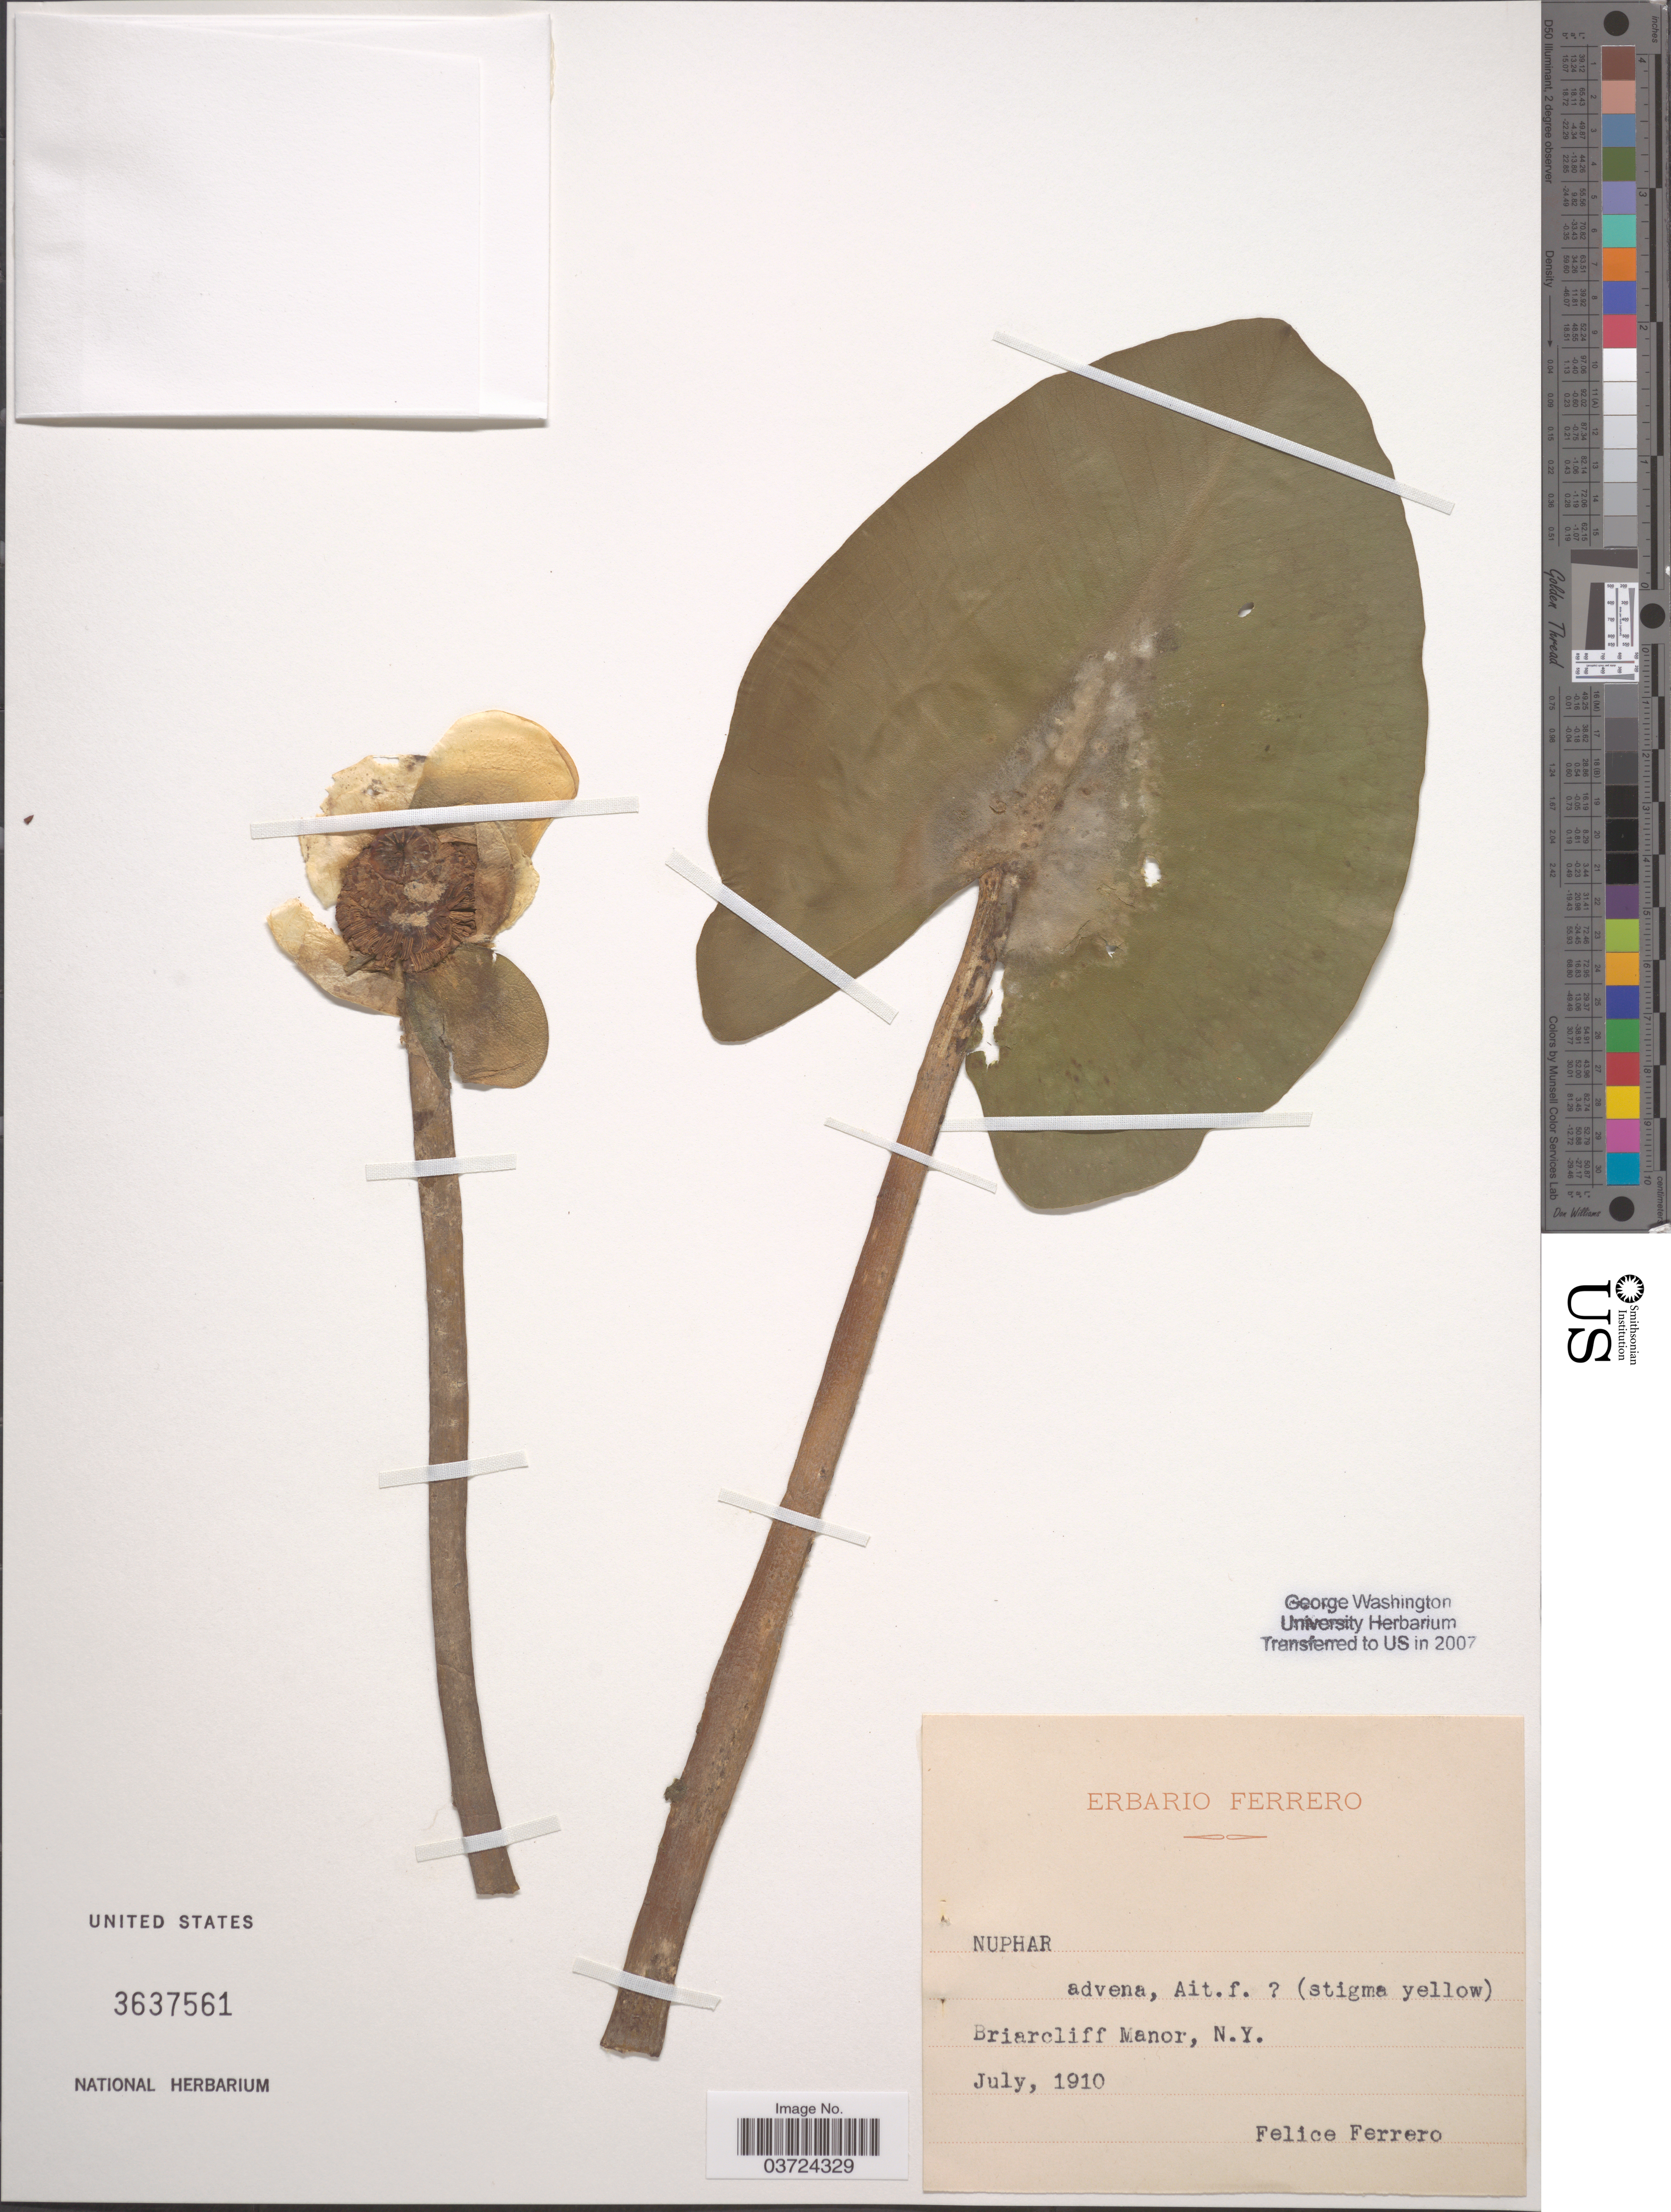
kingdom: Plantae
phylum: Tracheophyta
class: Magnoliopsida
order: Nymphaeales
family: Nymphaeaceae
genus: Nuphar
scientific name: Nuphar advena subsp. advena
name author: (Aiton) W.T. Aiton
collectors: F. Ferrero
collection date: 1910-07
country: United States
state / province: New York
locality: Briarcliff Manor.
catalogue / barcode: US 3637561